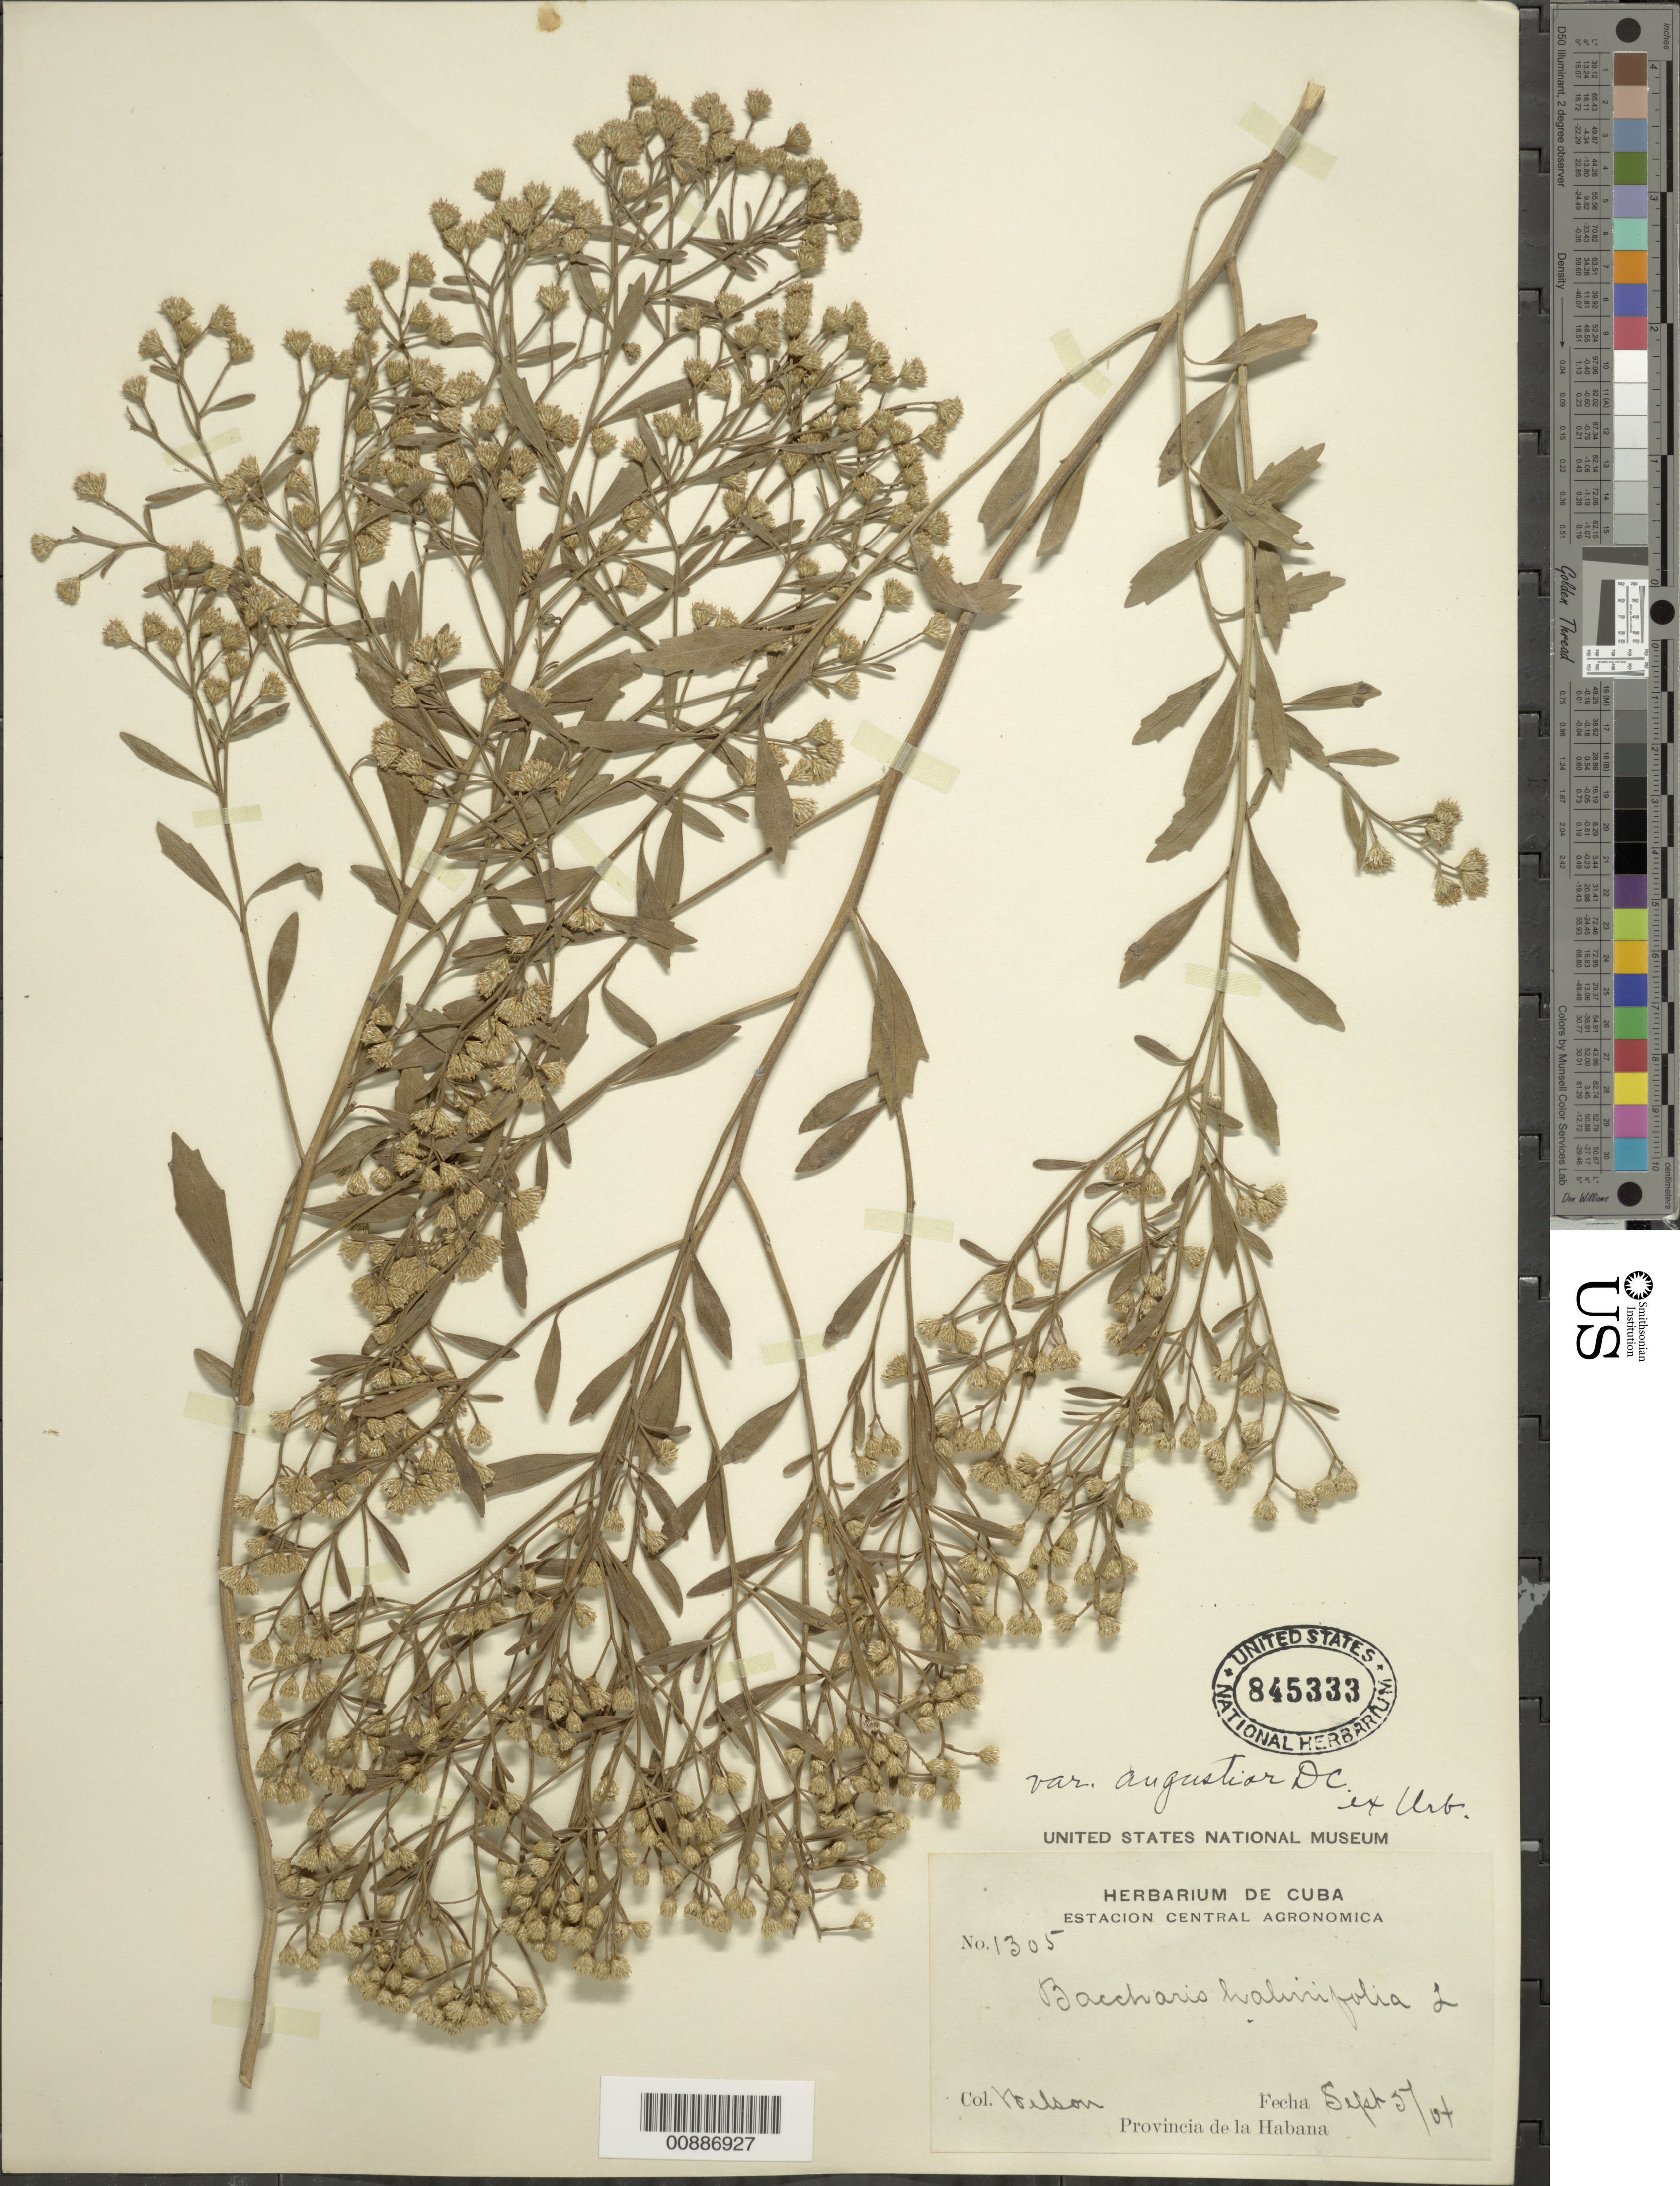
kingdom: Plantae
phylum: Tracheophyta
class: Magnoliopsida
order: Asterales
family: Asteraceae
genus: Baccharis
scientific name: Baccharis halimifolia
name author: L.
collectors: -- Wilson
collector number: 1305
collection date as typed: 05 Sep 1904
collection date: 1904-09-05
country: Cuba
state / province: La Habana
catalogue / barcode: US 845333